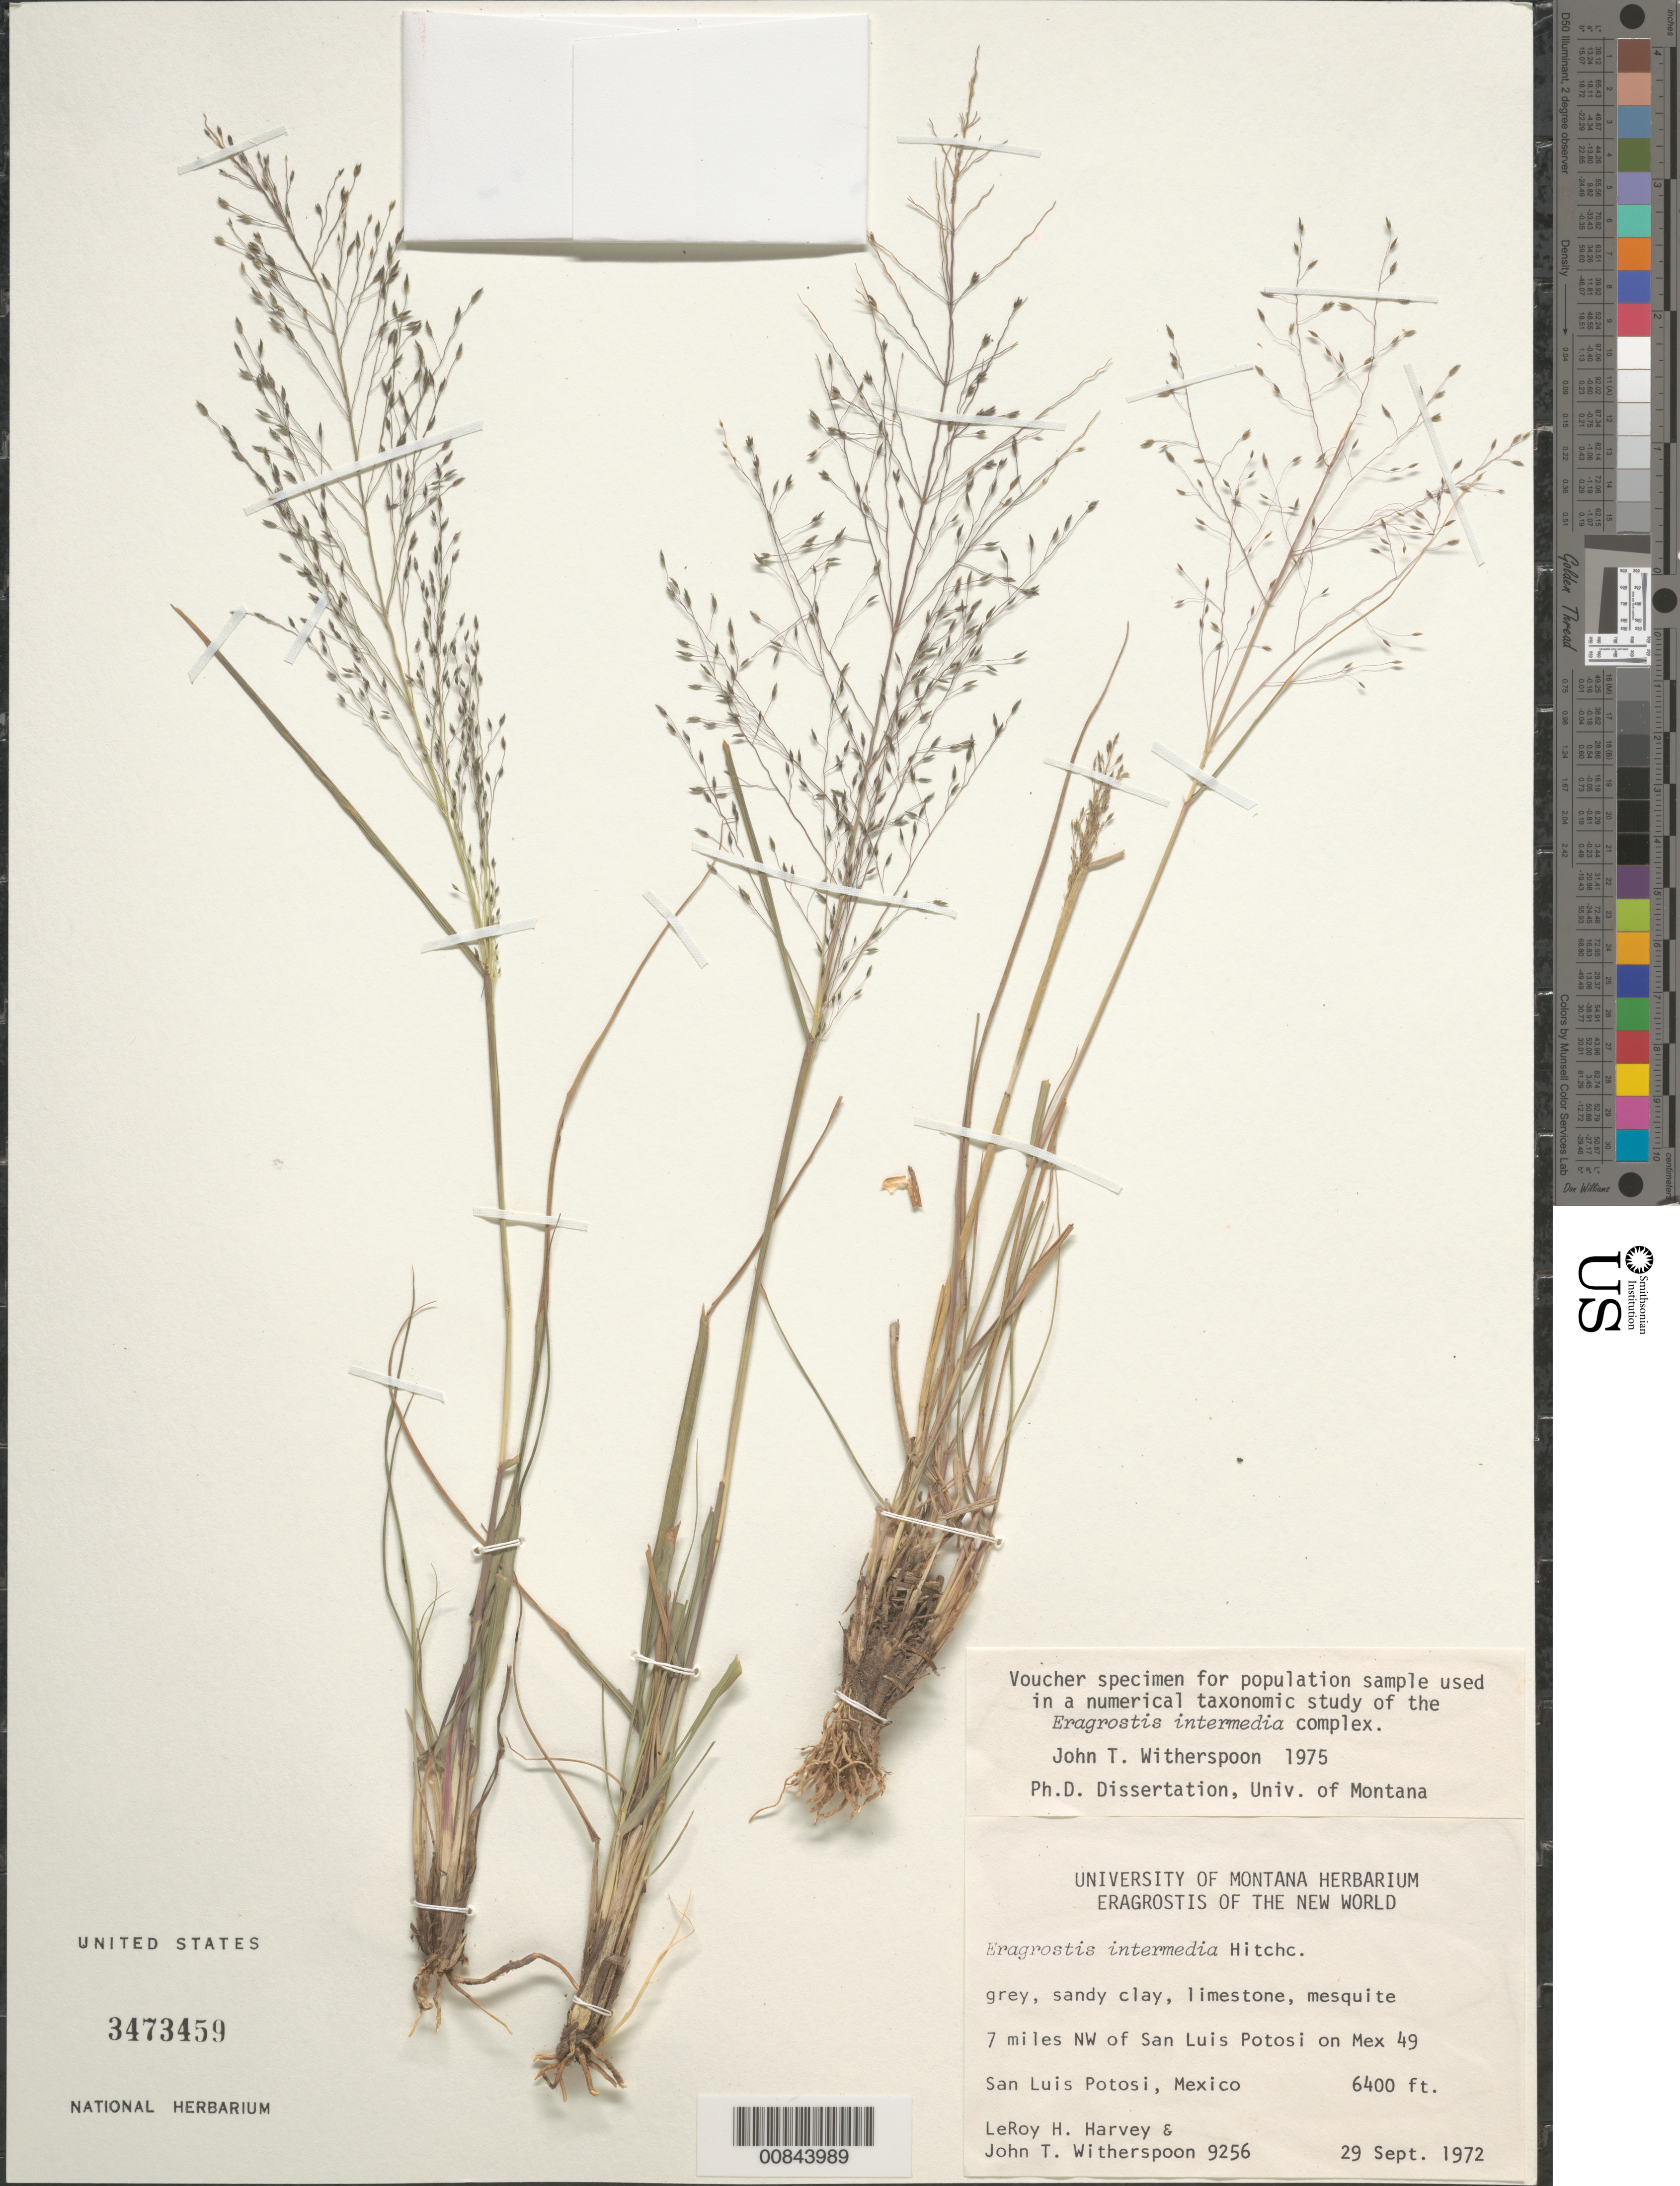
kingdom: Plantae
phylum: Tracheophyta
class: Liliopsida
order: Poales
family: Poaceae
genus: Eragrostis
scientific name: Eragrostis intermedia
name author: Hitchc.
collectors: L. H. Harvey & J. Witherspoon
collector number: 9256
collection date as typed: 29 Sep 1972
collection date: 1972-09-29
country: Mexico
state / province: San Luis Potosí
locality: NW of San Luis Potosi on Mex 49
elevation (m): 1951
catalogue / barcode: US 3473459